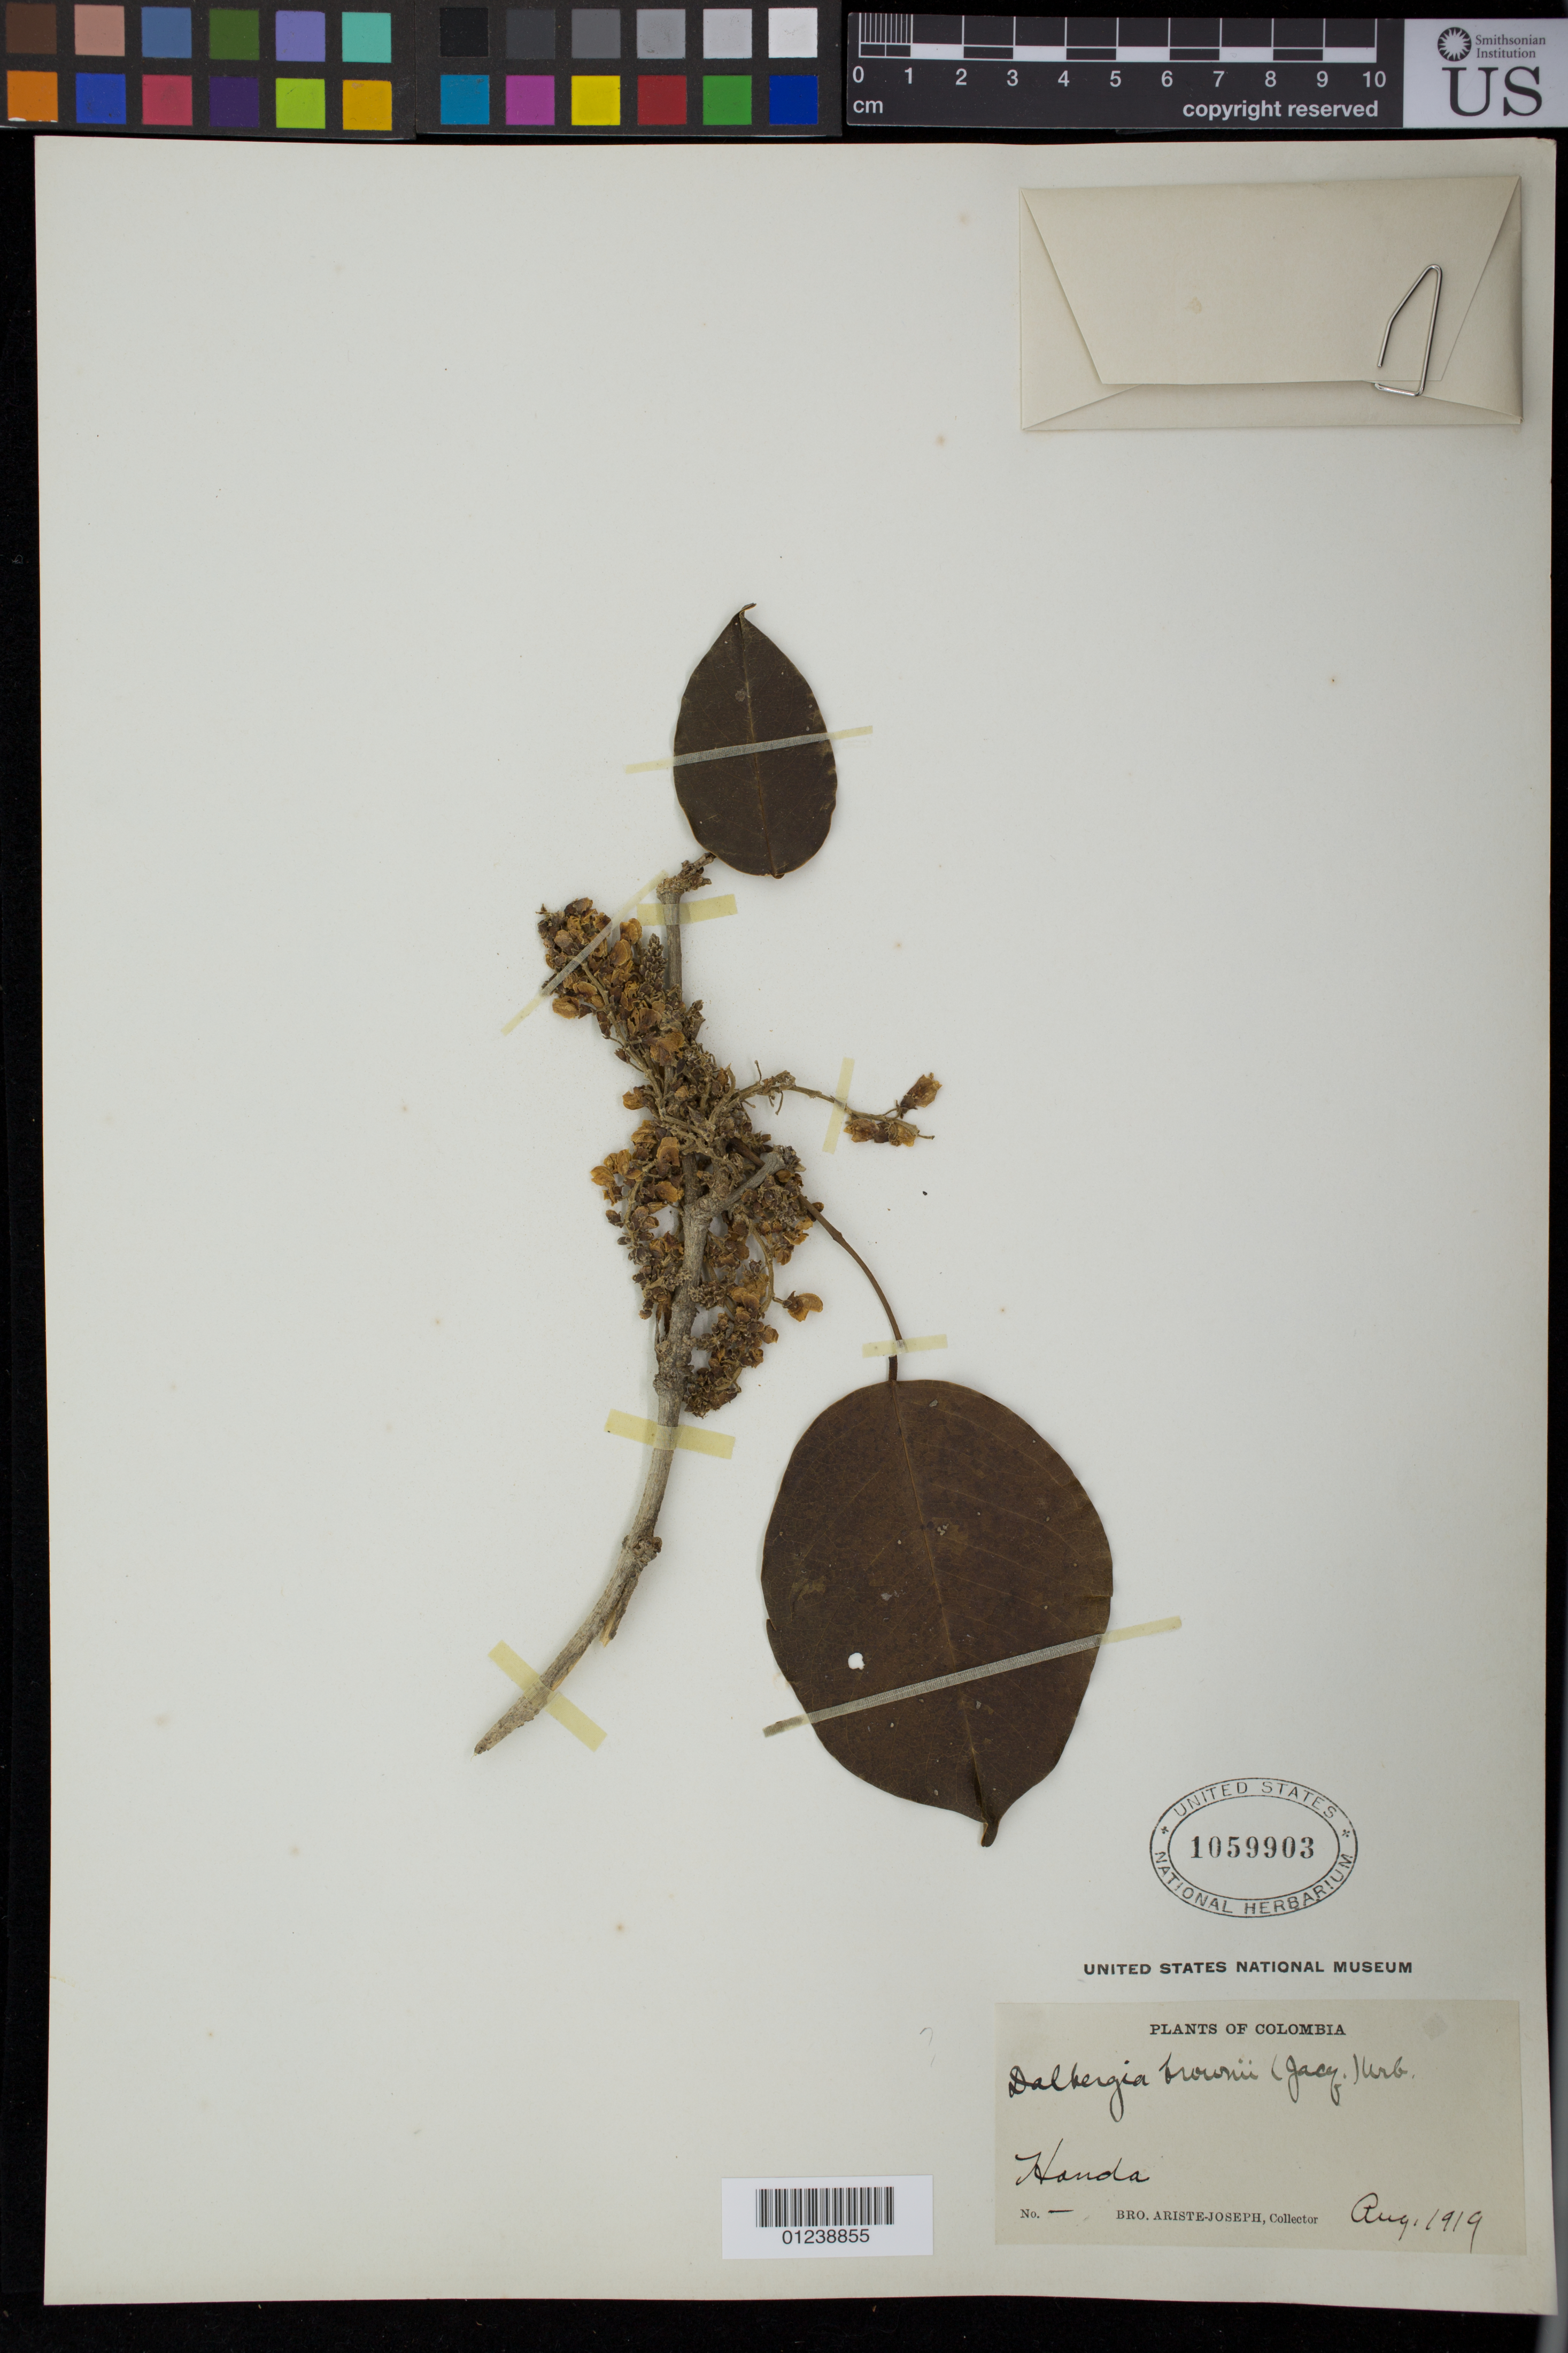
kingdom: Plantae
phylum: Tracheophyta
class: Magnoliopsida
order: Fabales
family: Fabaceae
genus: Dalbergia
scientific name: Dalbergia brownei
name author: (Jacq.) Schinz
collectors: Bro. Ariste-Joseph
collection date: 1919-08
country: Colombia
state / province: Tolima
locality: Honda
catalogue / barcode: US 1059903